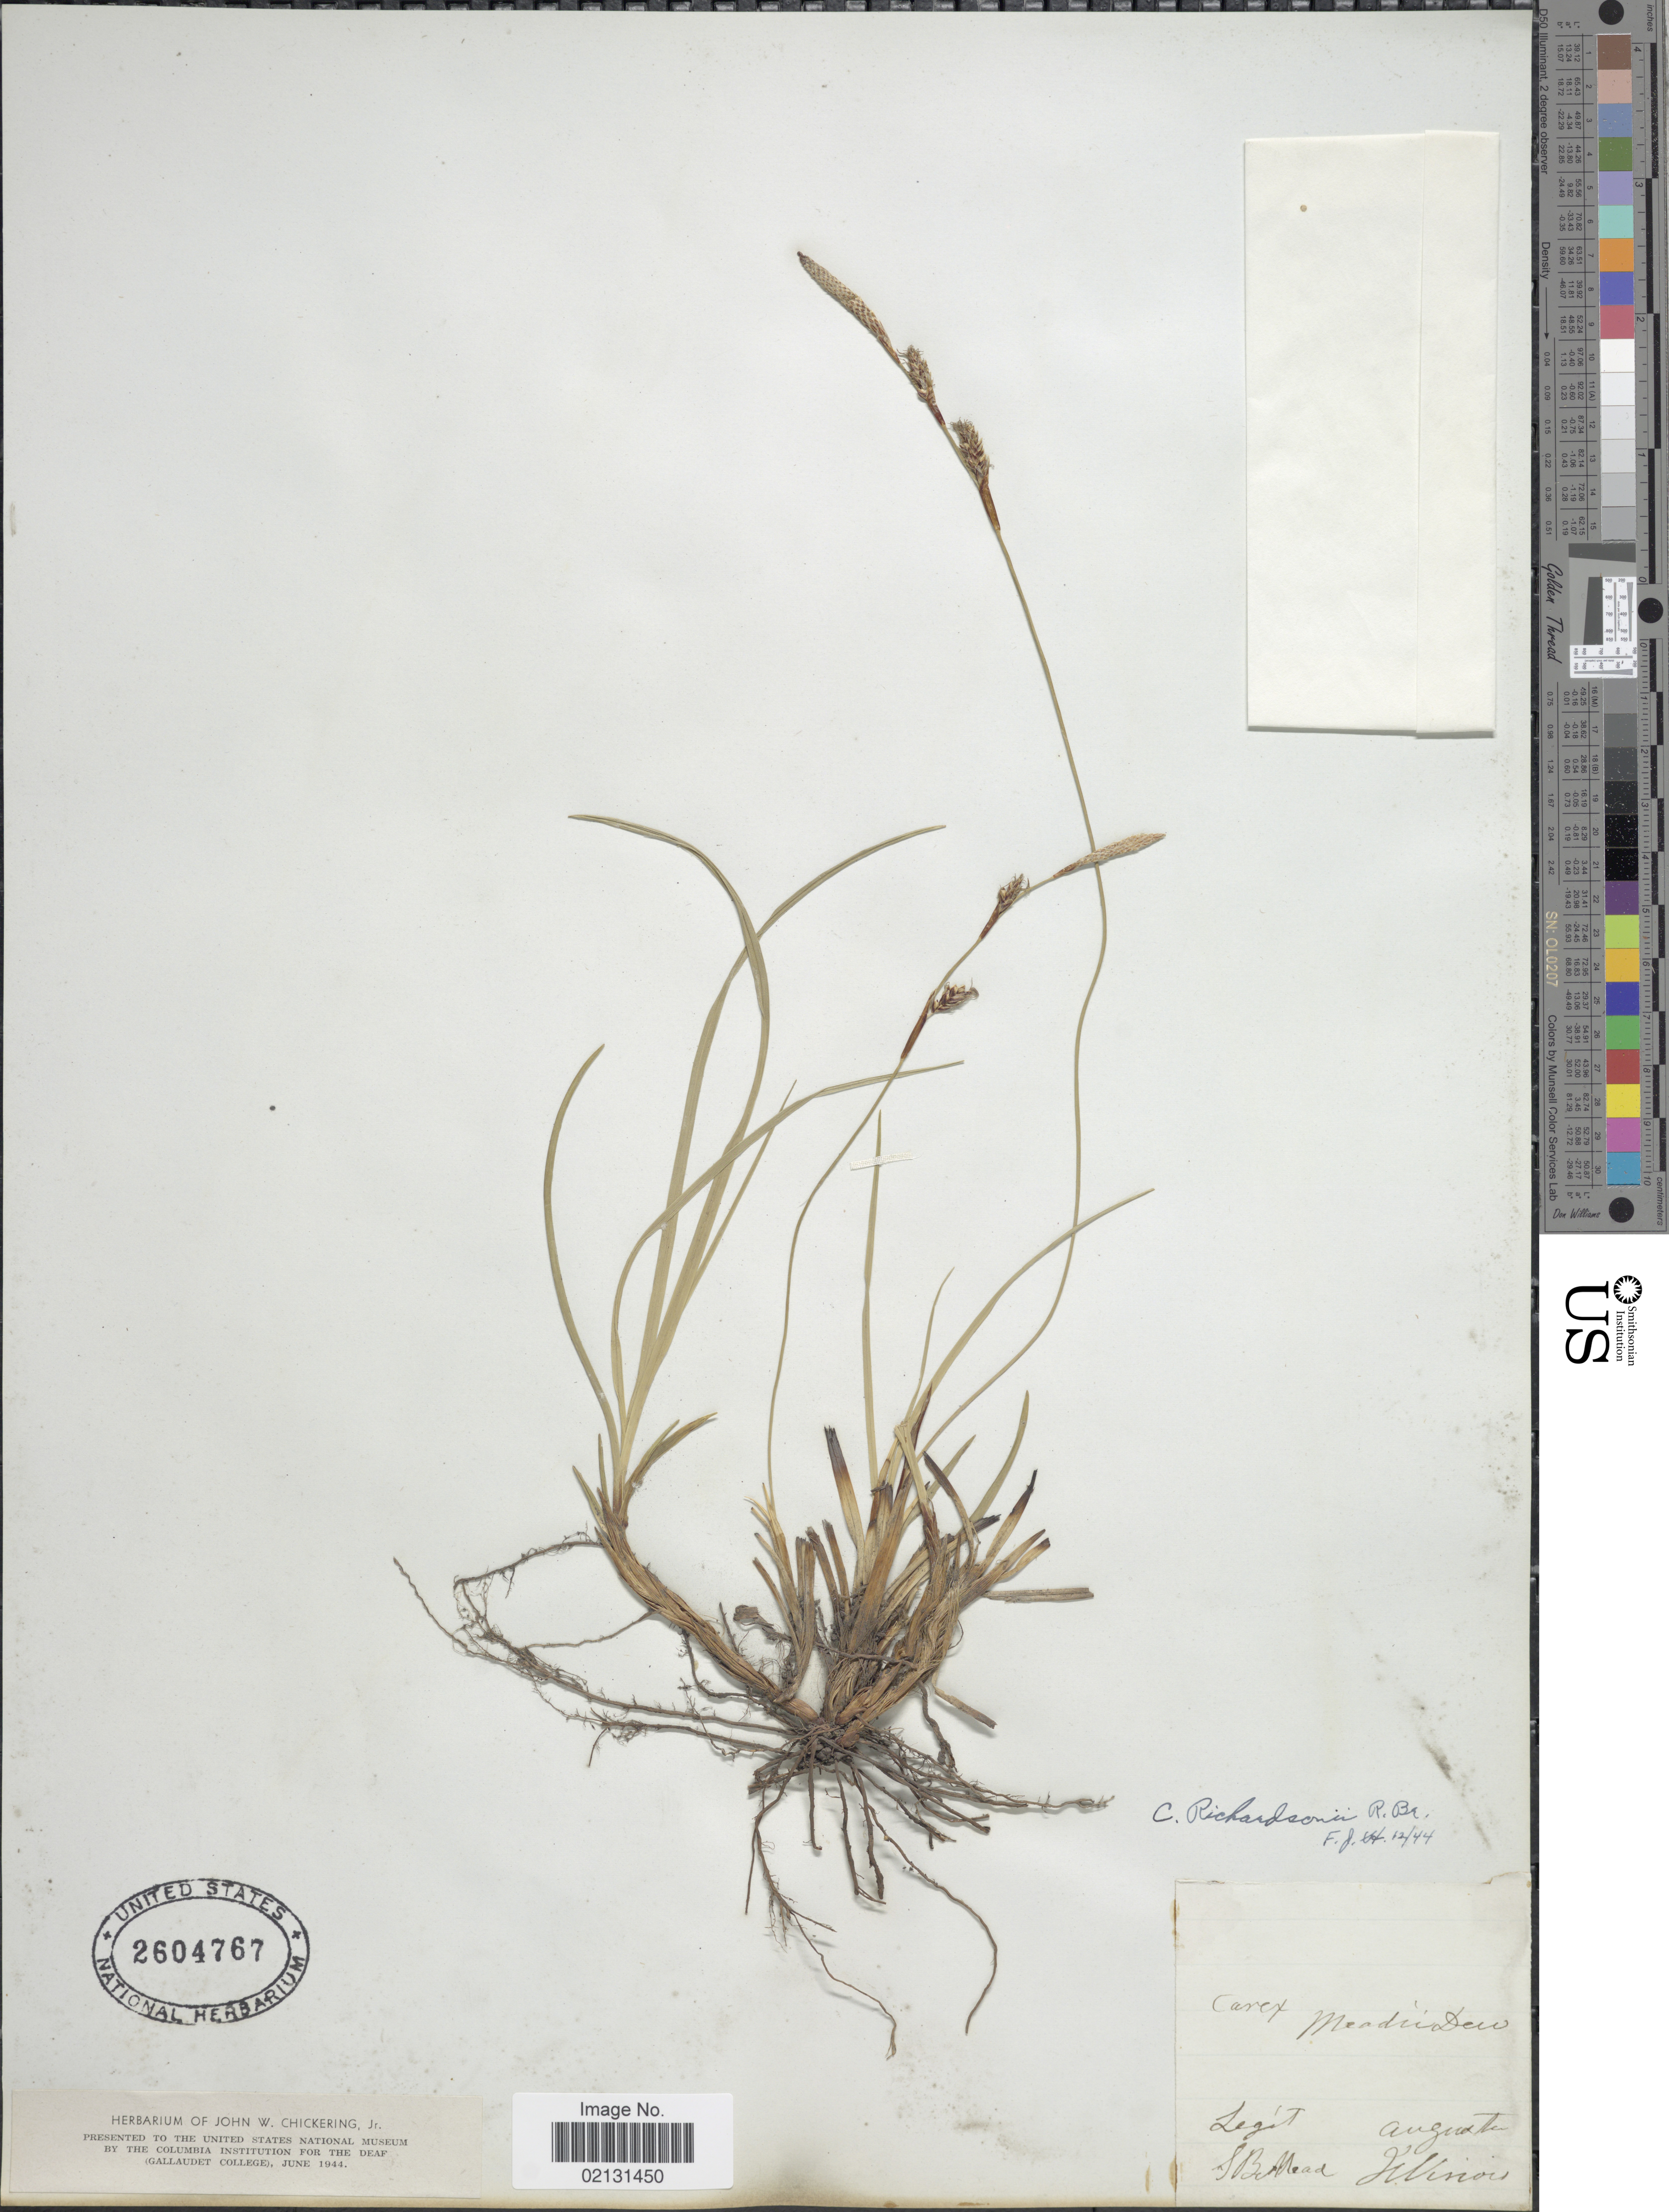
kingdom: Plantae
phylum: Tracheophyta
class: Liliopsida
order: Poales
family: Cyperaceae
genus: Carex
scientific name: Carex richardsonii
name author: R. Br.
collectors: S. Mead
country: United States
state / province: Illinois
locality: Augusta.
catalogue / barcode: US 2604767